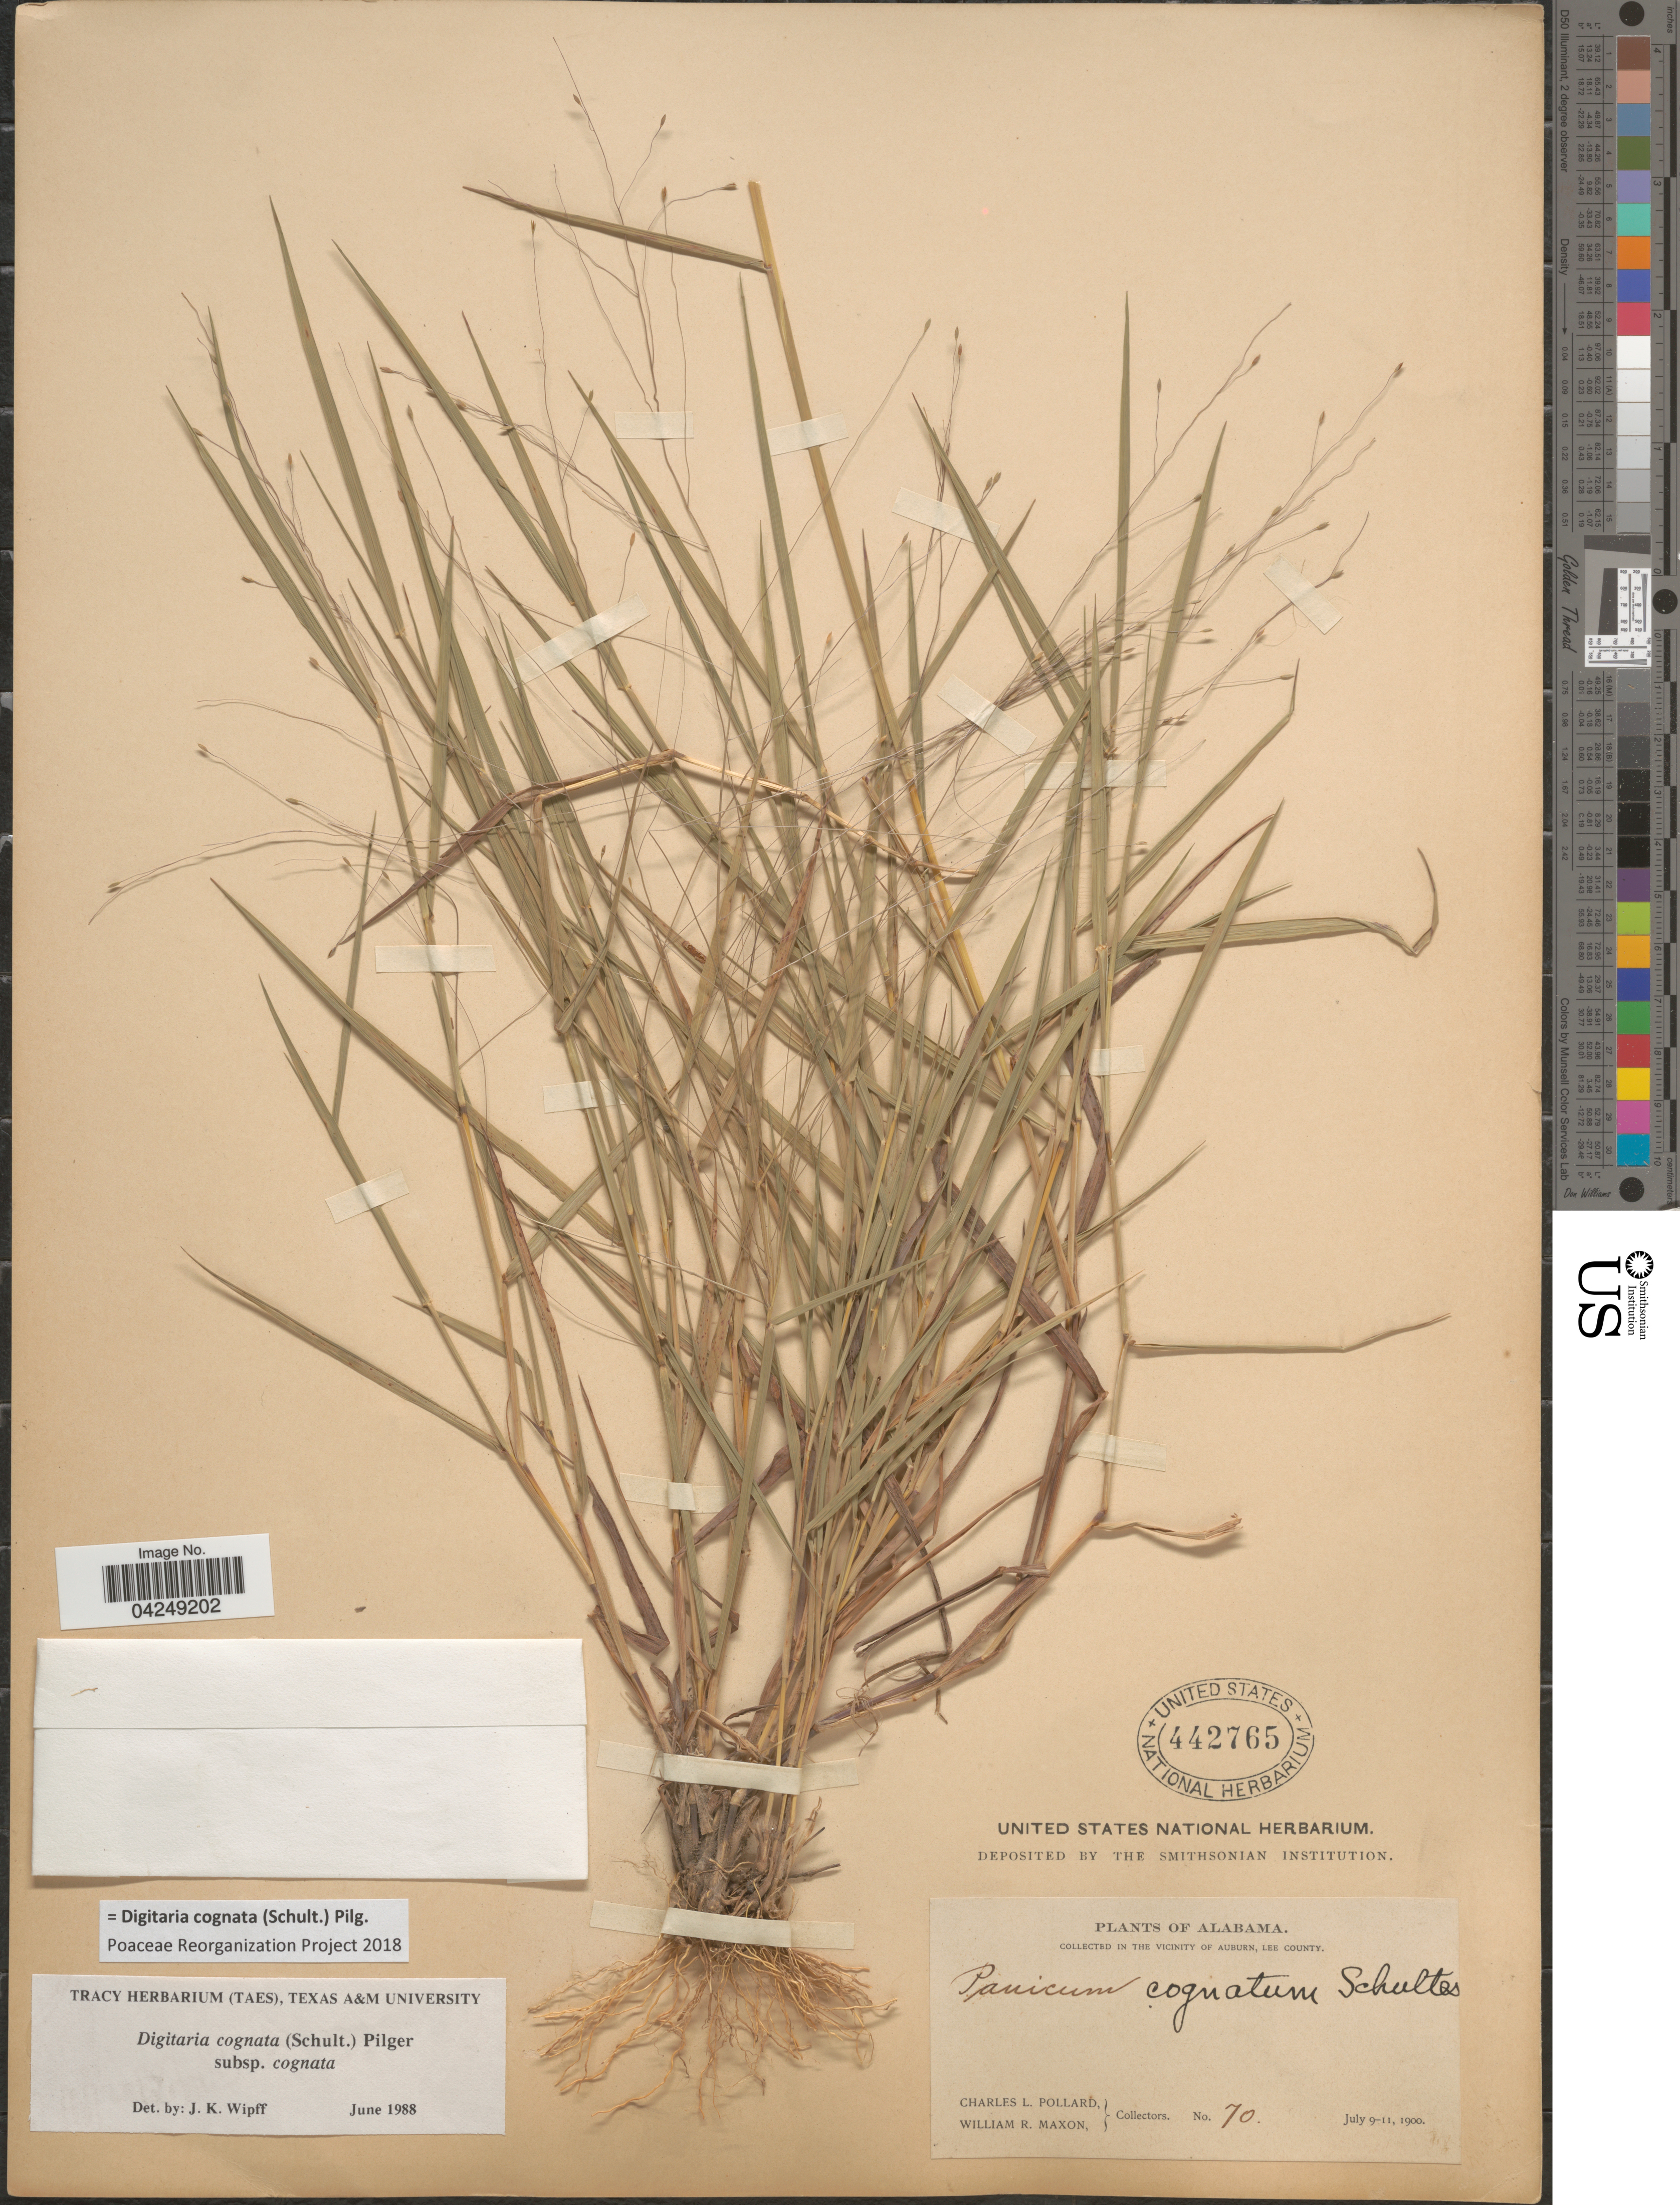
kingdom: Plantae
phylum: Tracheophyta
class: Liliopsida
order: Poales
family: Poaceae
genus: Digitaria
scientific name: Digitaria cognata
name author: (Scult.) Pilg.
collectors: C. L. Pollard & W. R. Maxon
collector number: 70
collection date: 1900-07-09/1900-07-11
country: United States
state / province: Alabama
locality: In the Vicinity of Auburn, Lee County.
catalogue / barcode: US 442765